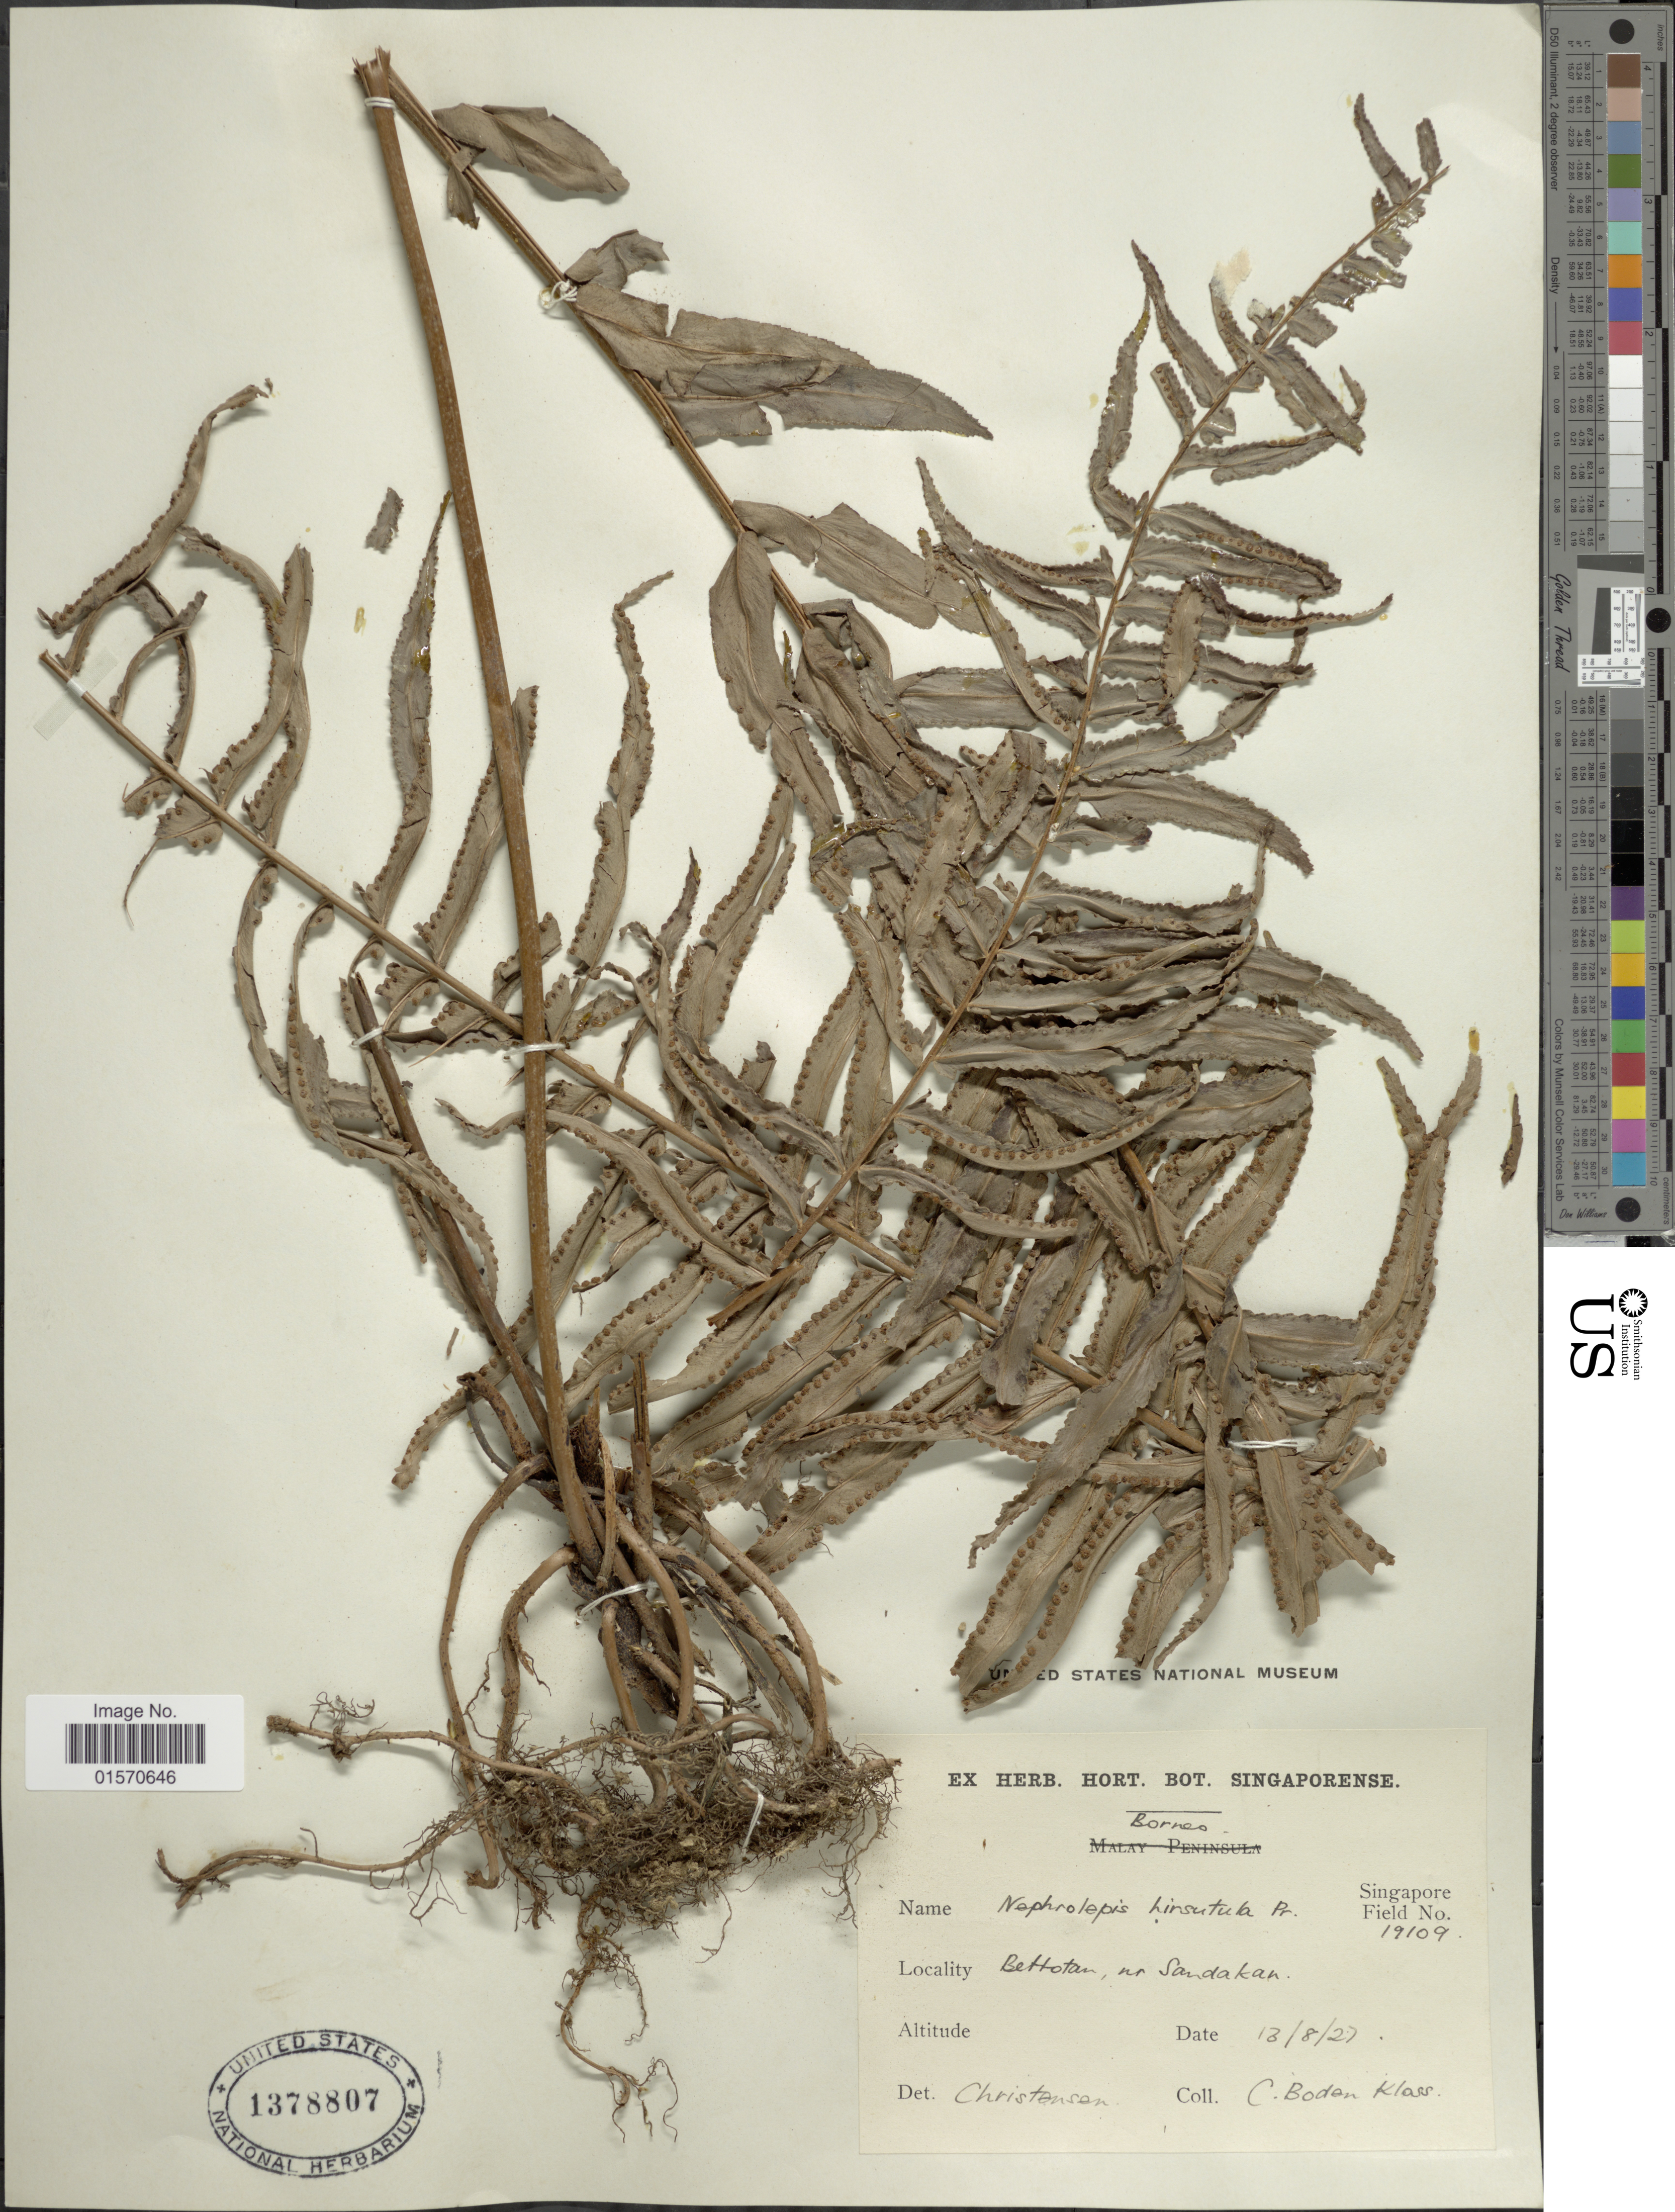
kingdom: Plantae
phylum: Tracheophyta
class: Polypodiopsida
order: Polypodiales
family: Nephrolepidaceae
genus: Nephrolepis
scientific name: Nephrolepis multiflora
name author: (Roxb.) F.M. Jarrett ex C.V. Morton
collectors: C. Boden-Kloss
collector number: Singapore Field No. 19109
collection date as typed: Transcribed d/m/y: 13/8/27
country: Malaysia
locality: Borneo. Bettotan, nr Sandakan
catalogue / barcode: US 1378807